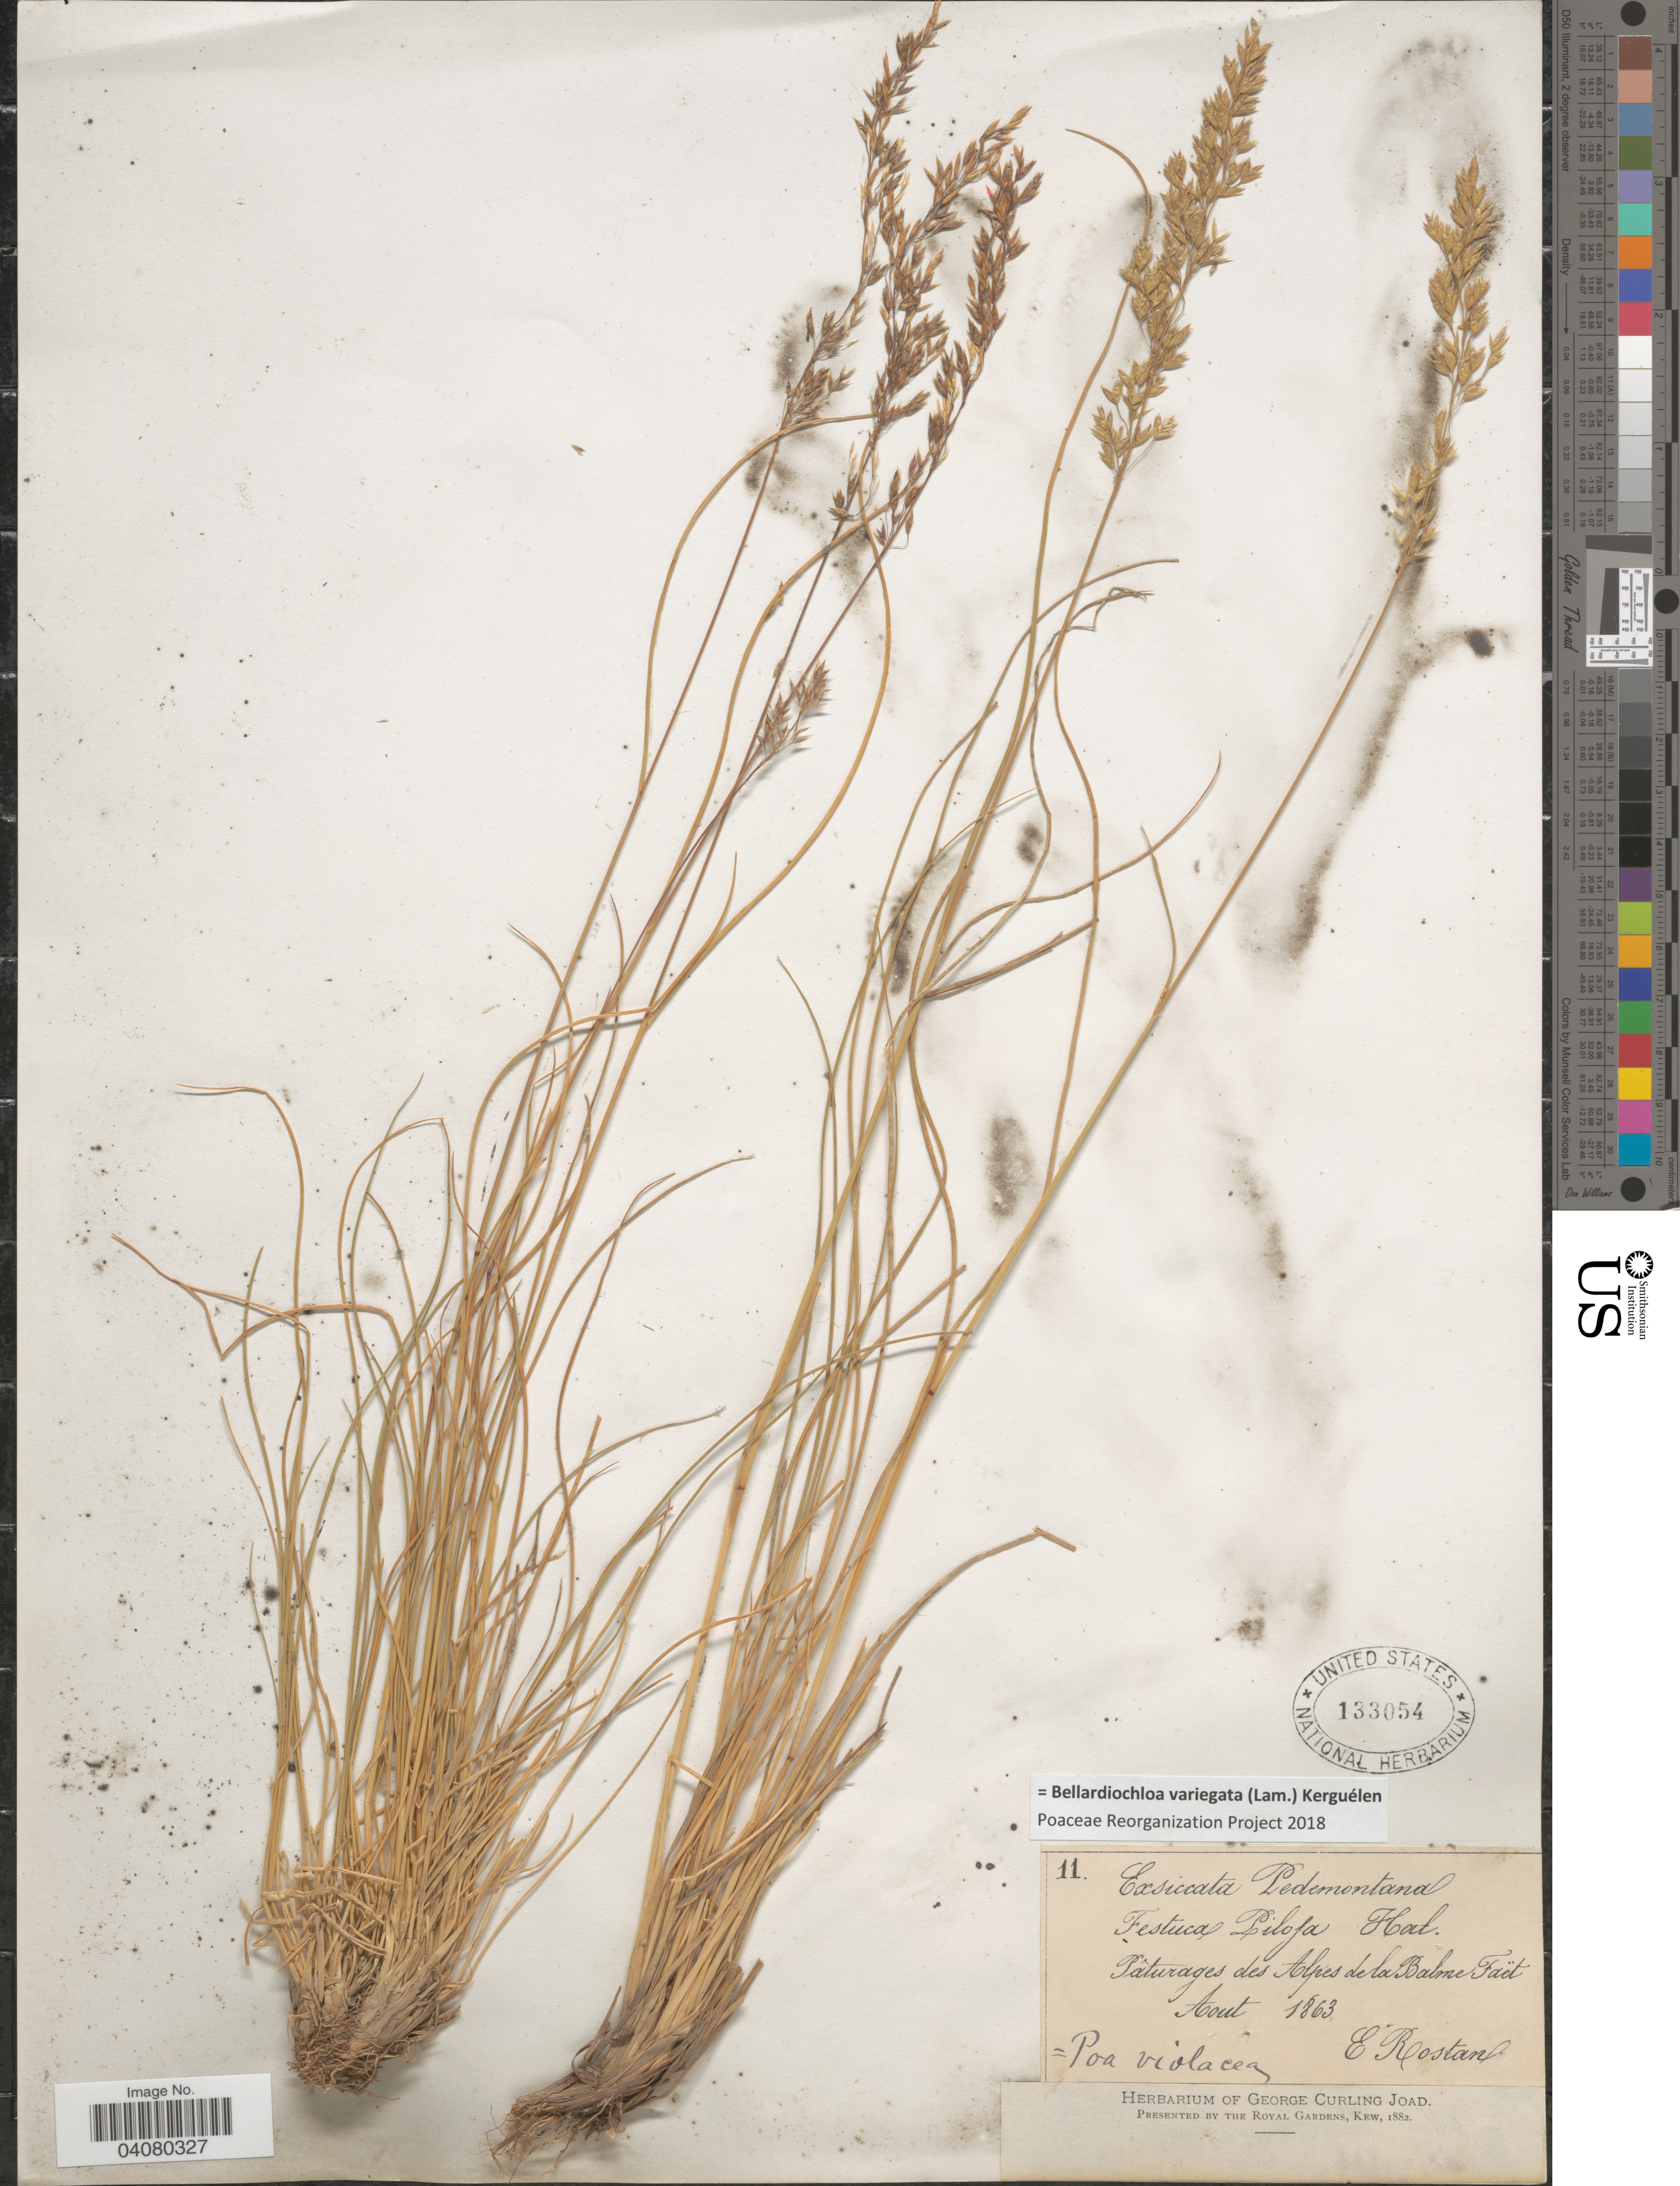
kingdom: Plantae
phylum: Tracheophyta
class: Liliopsida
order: Poales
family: Poaceae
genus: Bellardiochloa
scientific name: Bellardiochloa variegata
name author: (Lam.) Kerguélen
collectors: E. Rostan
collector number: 11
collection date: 1863-08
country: Italy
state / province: Piedmont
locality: Pedemontana. Pâturages des Alpes de la Balme Faët.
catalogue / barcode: US 133054